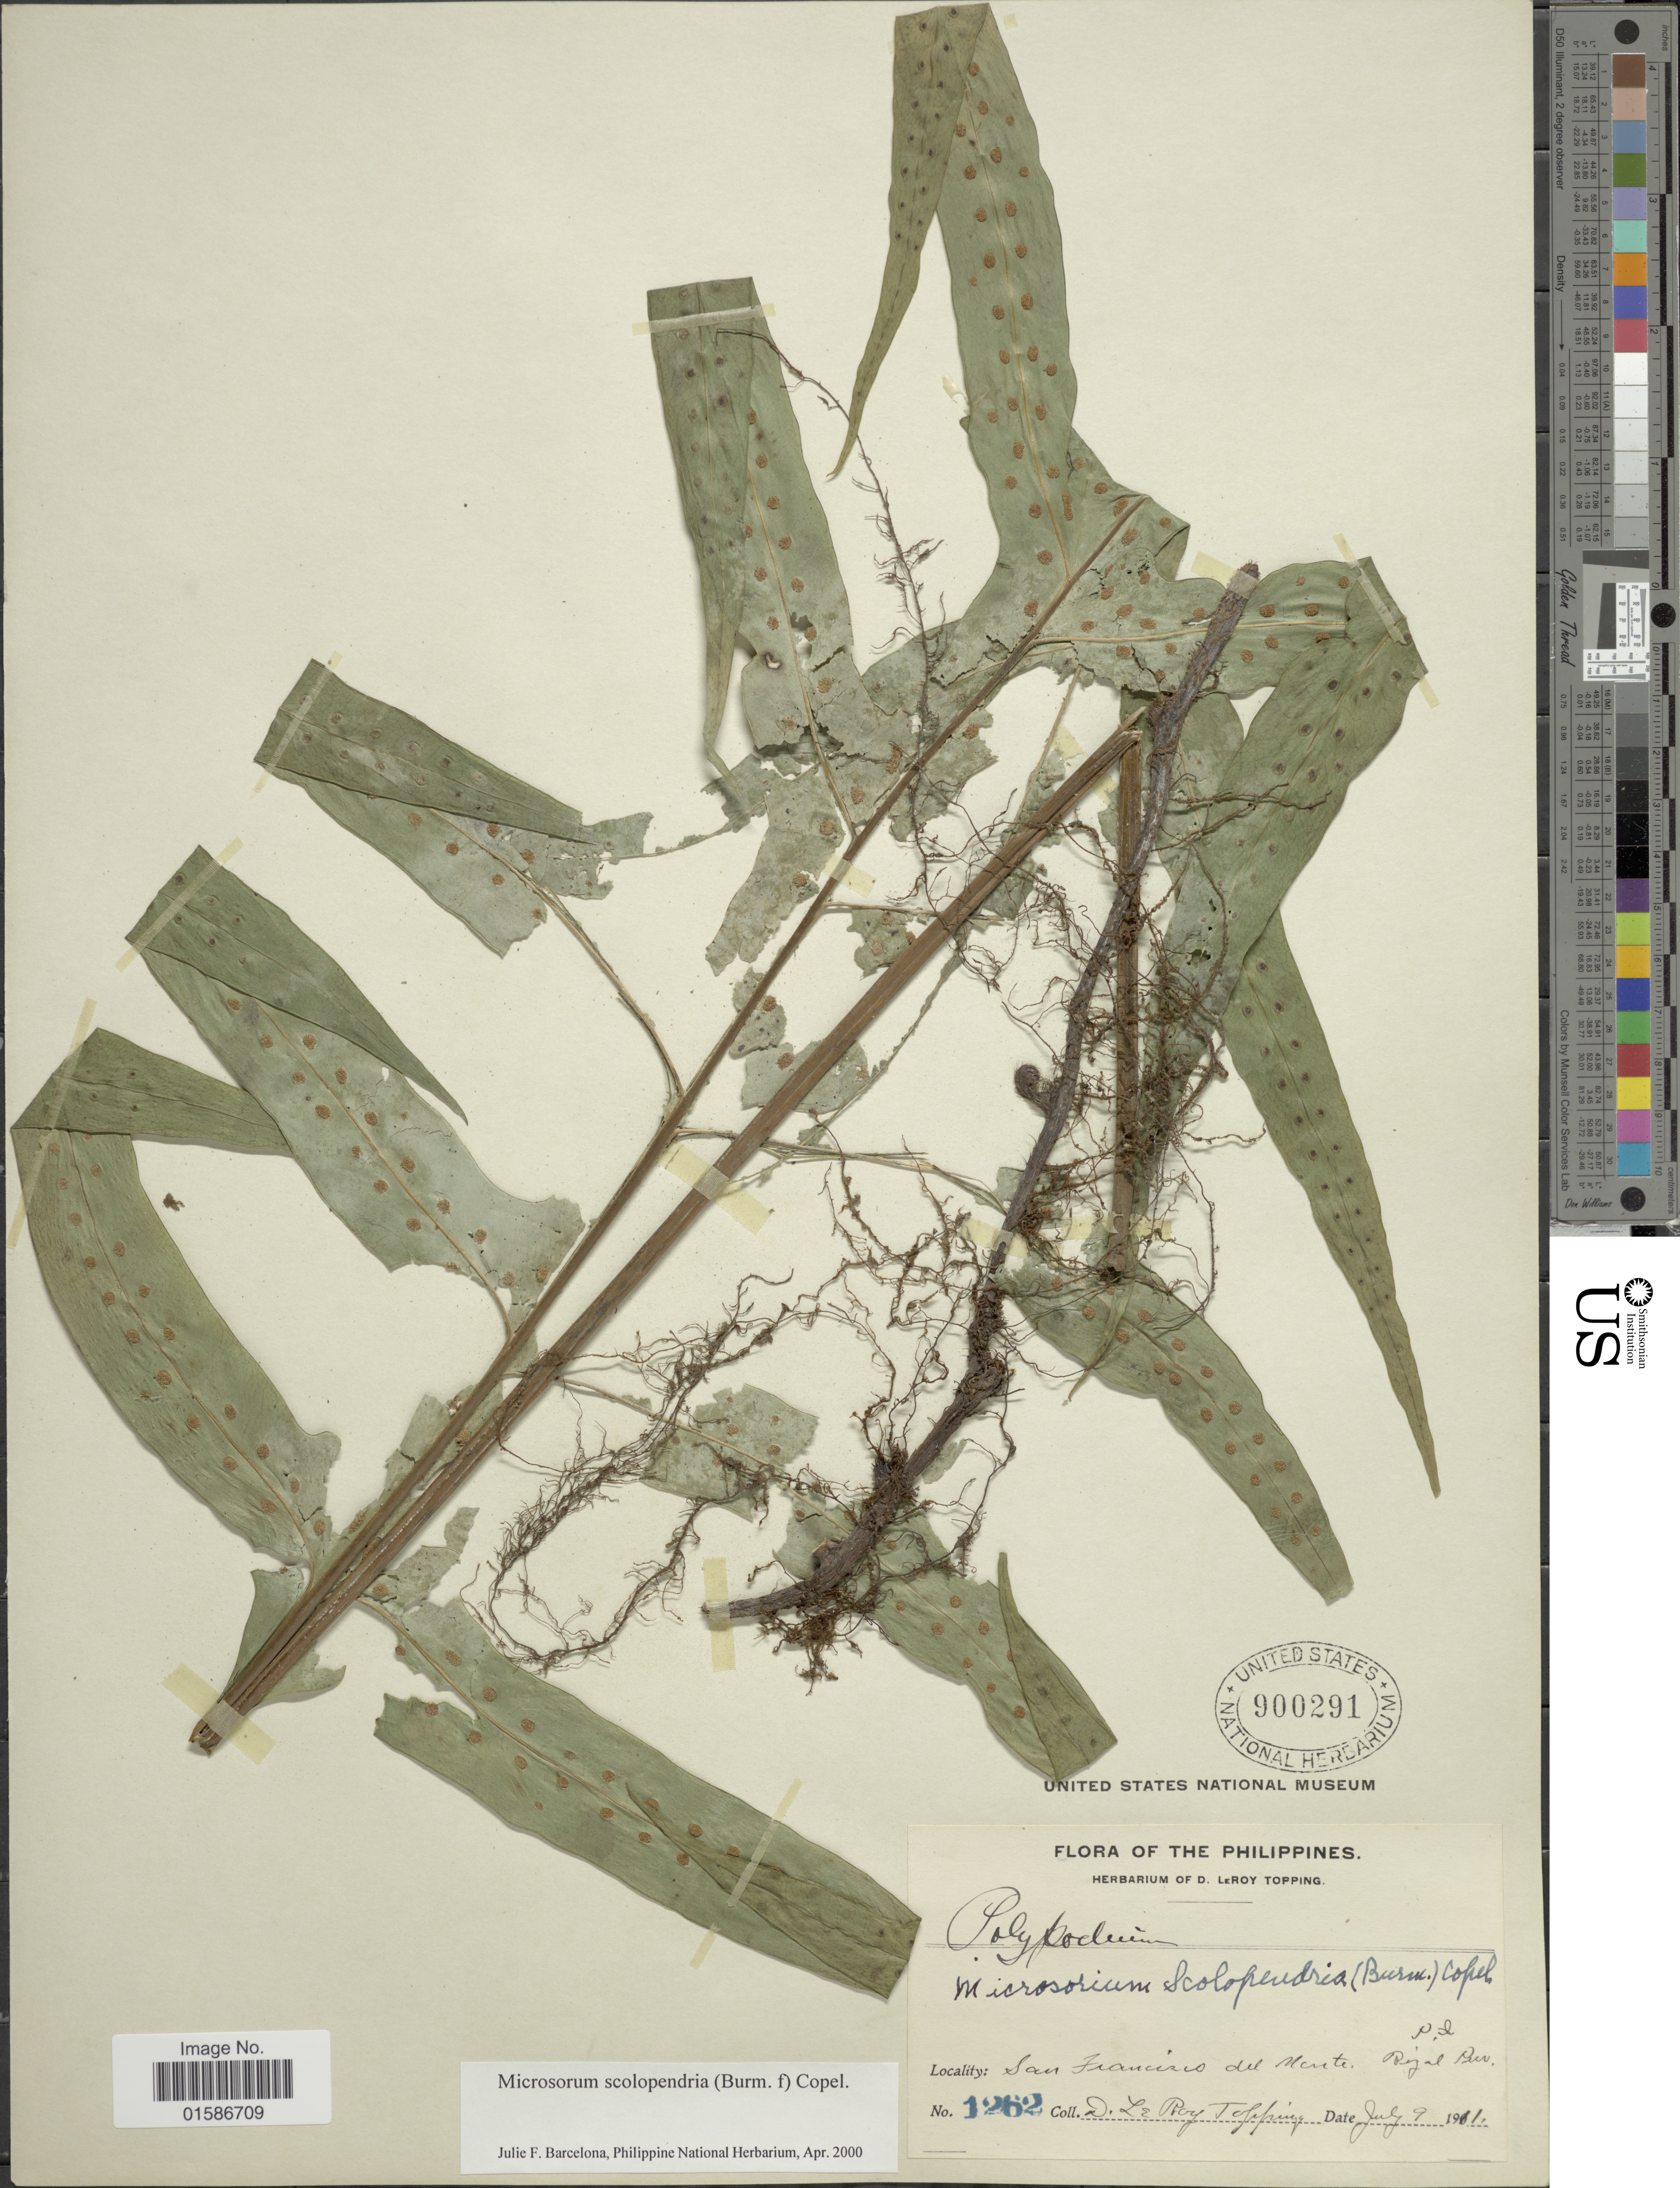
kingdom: Plantae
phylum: Tracheophyta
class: Polypodiopsida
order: Polypodiales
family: Polypodiaceae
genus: Microsorum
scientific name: Microsorum scolopendria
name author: (Burm. f.) Copel.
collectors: D. L. Topping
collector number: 1262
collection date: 1911-07-09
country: Philippines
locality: San Francisco del Monte. Rizal Prov.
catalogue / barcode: US 900291